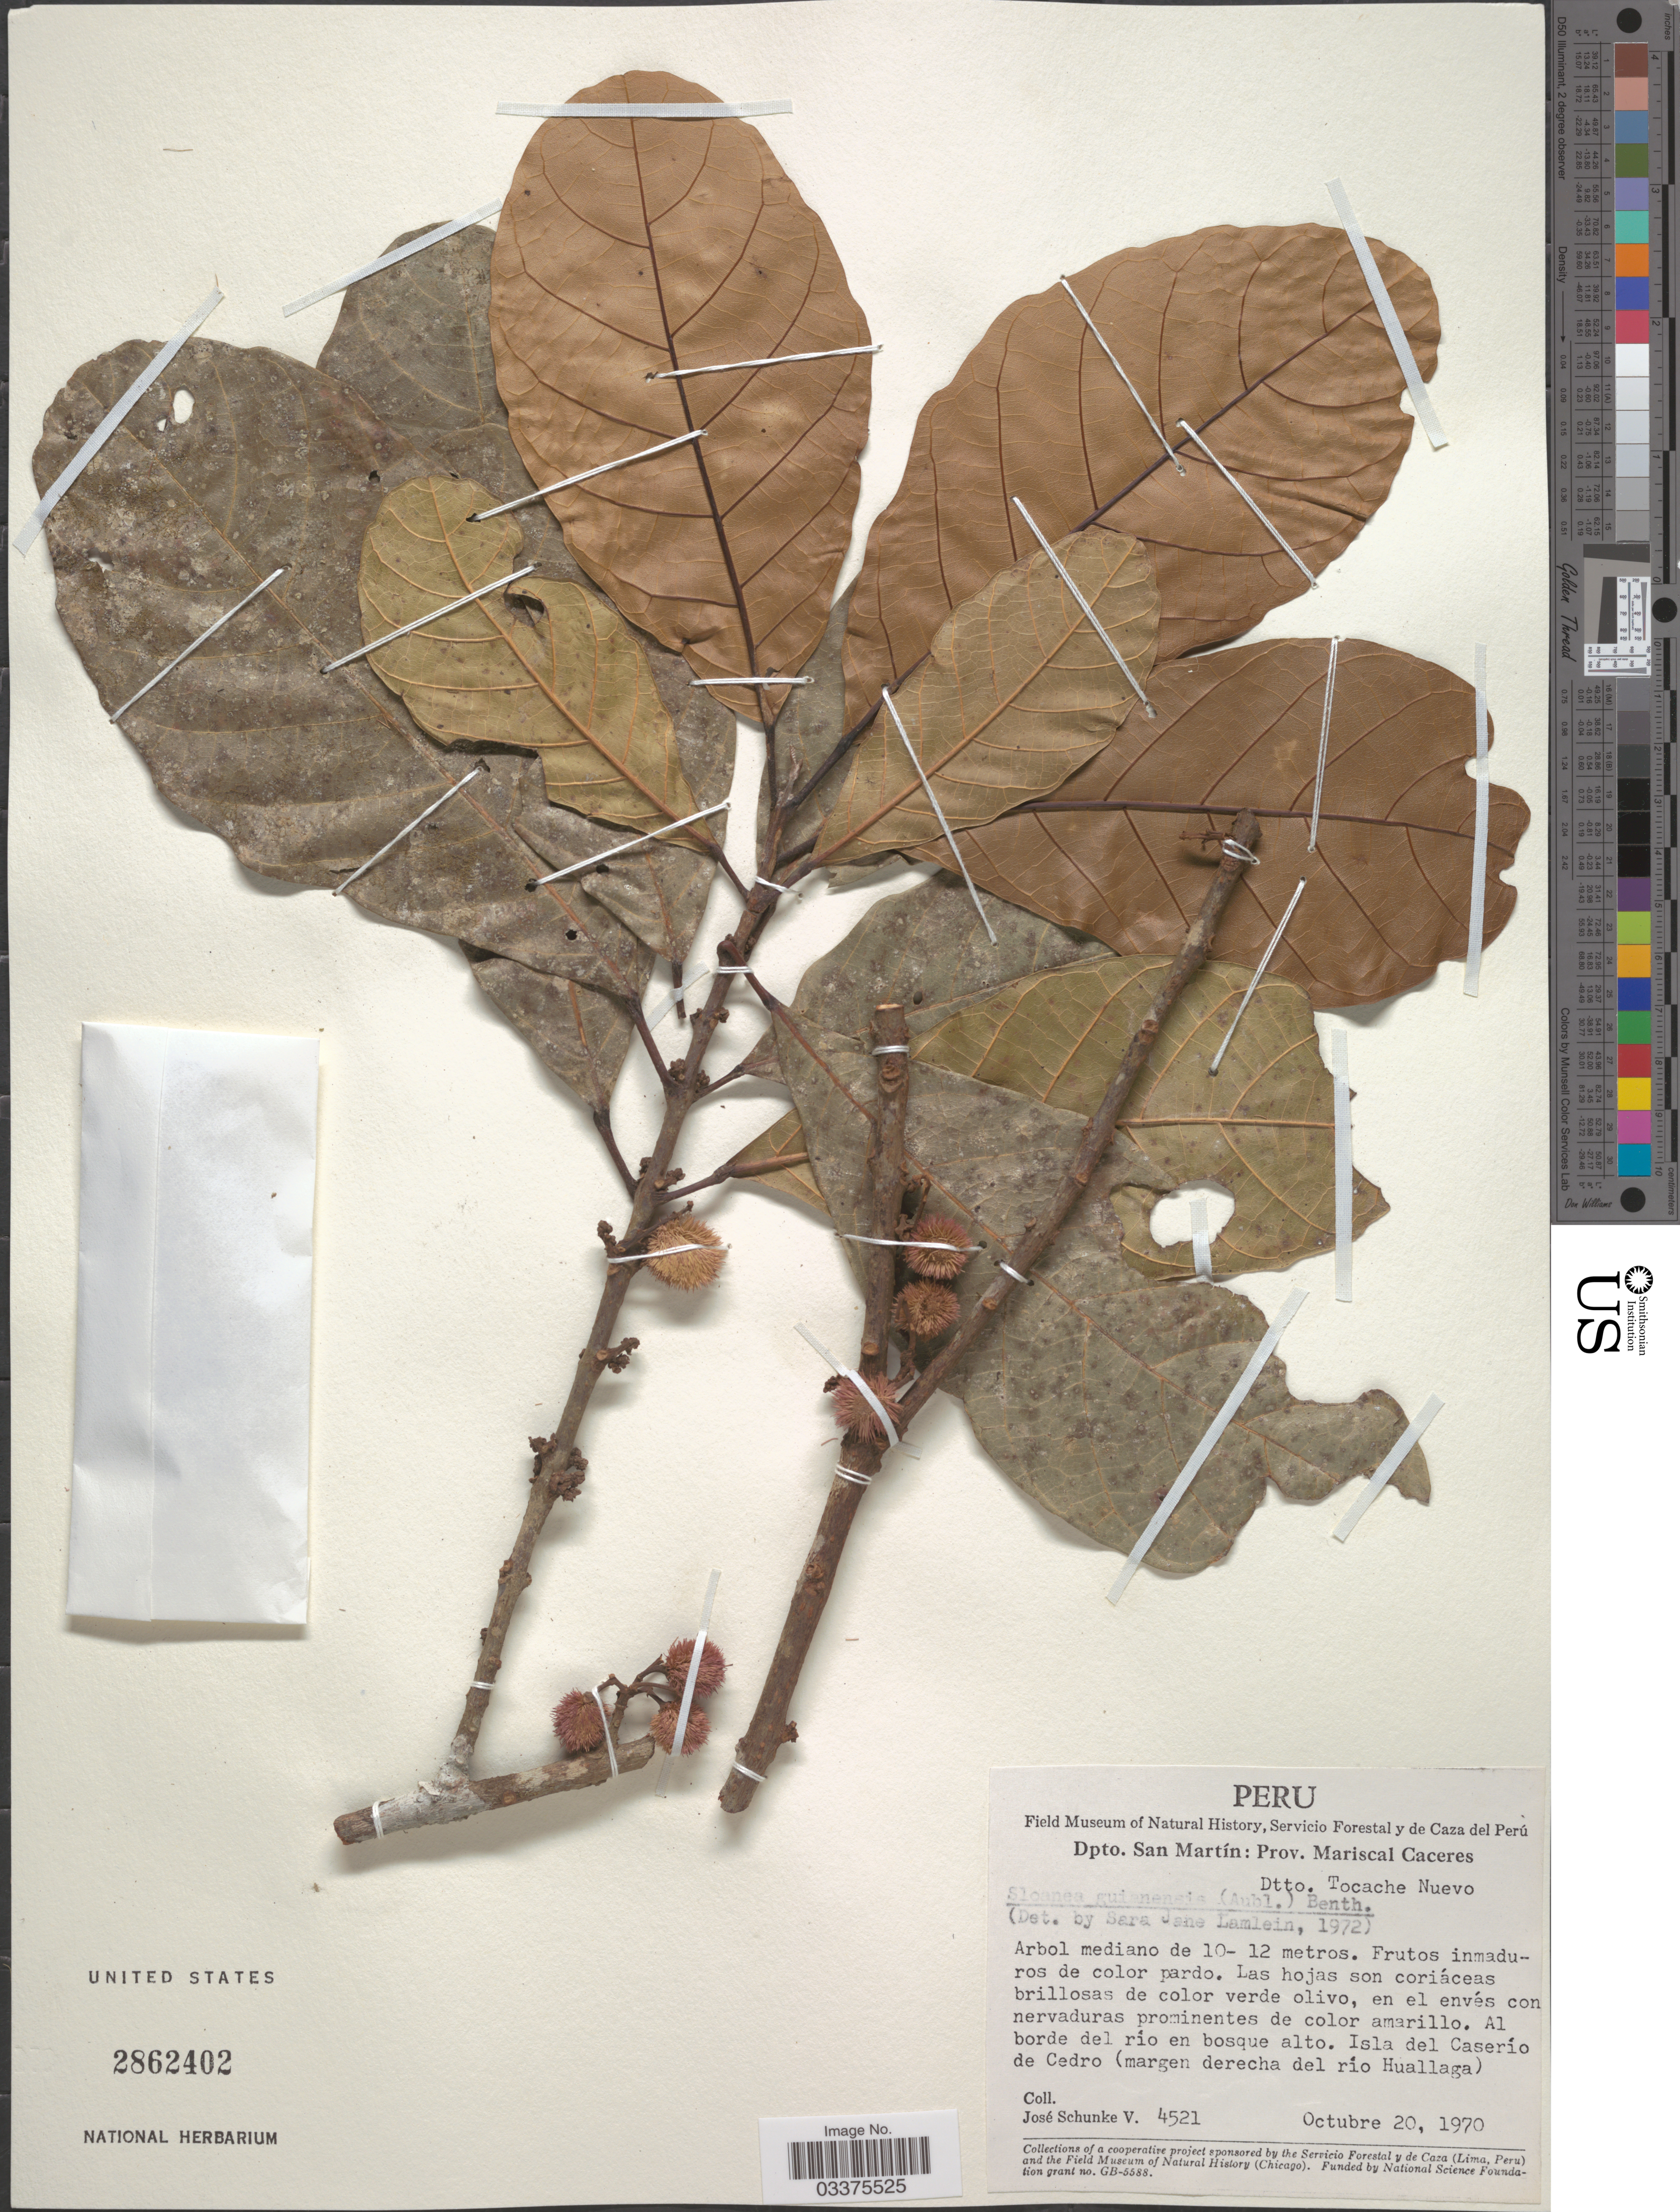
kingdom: Plantae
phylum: Tracheophyta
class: Magnoliopsida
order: Oxalidales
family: Elaeocarpaceae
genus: Sloanea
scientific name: Sloanea guianensis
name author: (Aubl.) Benth.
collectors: J. Schunke Vigo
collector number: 4521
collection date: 1970-10-20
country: Peru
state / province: San Martín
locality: Dpto. San Martín: Prov. Mariscal Caceres, Dtto. Tocache Nuevo. Isla del Caserío de Cedro (margen derecha del río Huallaga).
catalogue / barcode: US 2862402